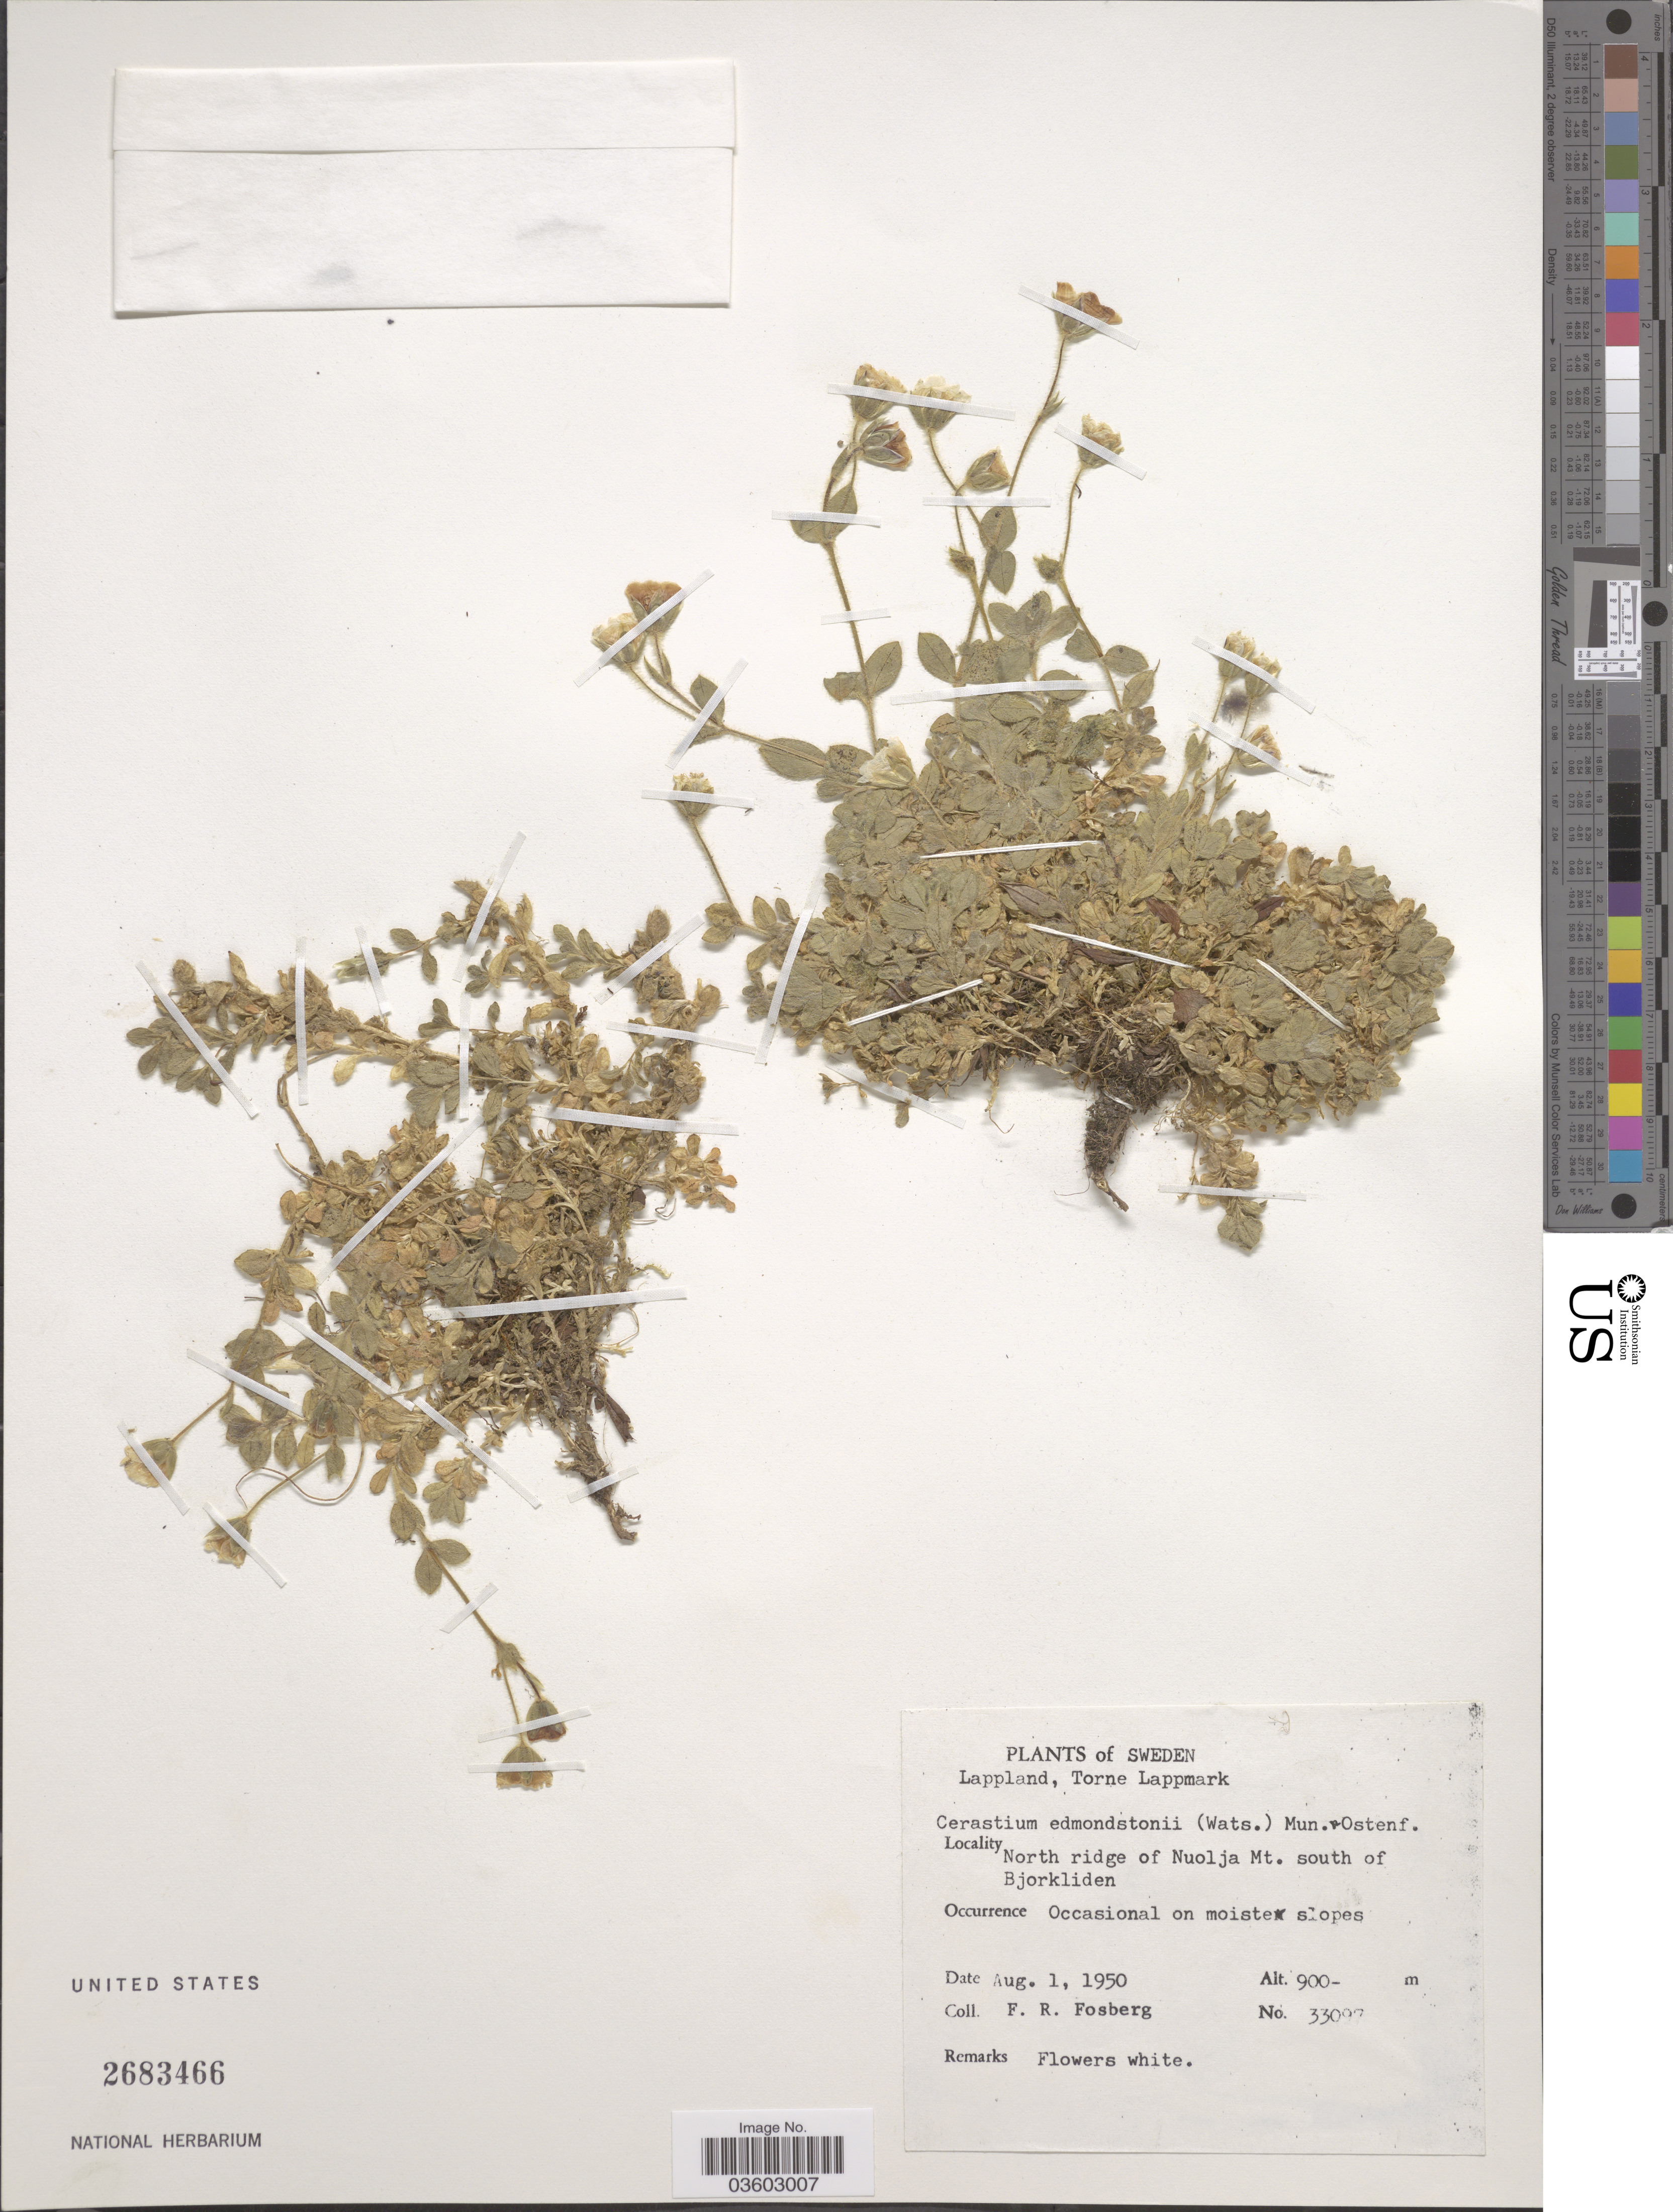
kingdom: Plantae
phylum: Tracheophyta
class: Magnoliopsida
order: Caryophyllales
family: Caryophyllaceae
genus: Cerastium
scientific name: Cerastium edmondstonii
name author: Murb. & Ostenf.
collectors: F. R. Fosberg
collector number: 33097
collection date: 1950-08-01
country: Sweden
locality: Lappland, Torne Lappmark. North ridge of Nuolja Mt. south of Bjorkliden.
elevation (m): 900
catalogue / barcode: US 2683466